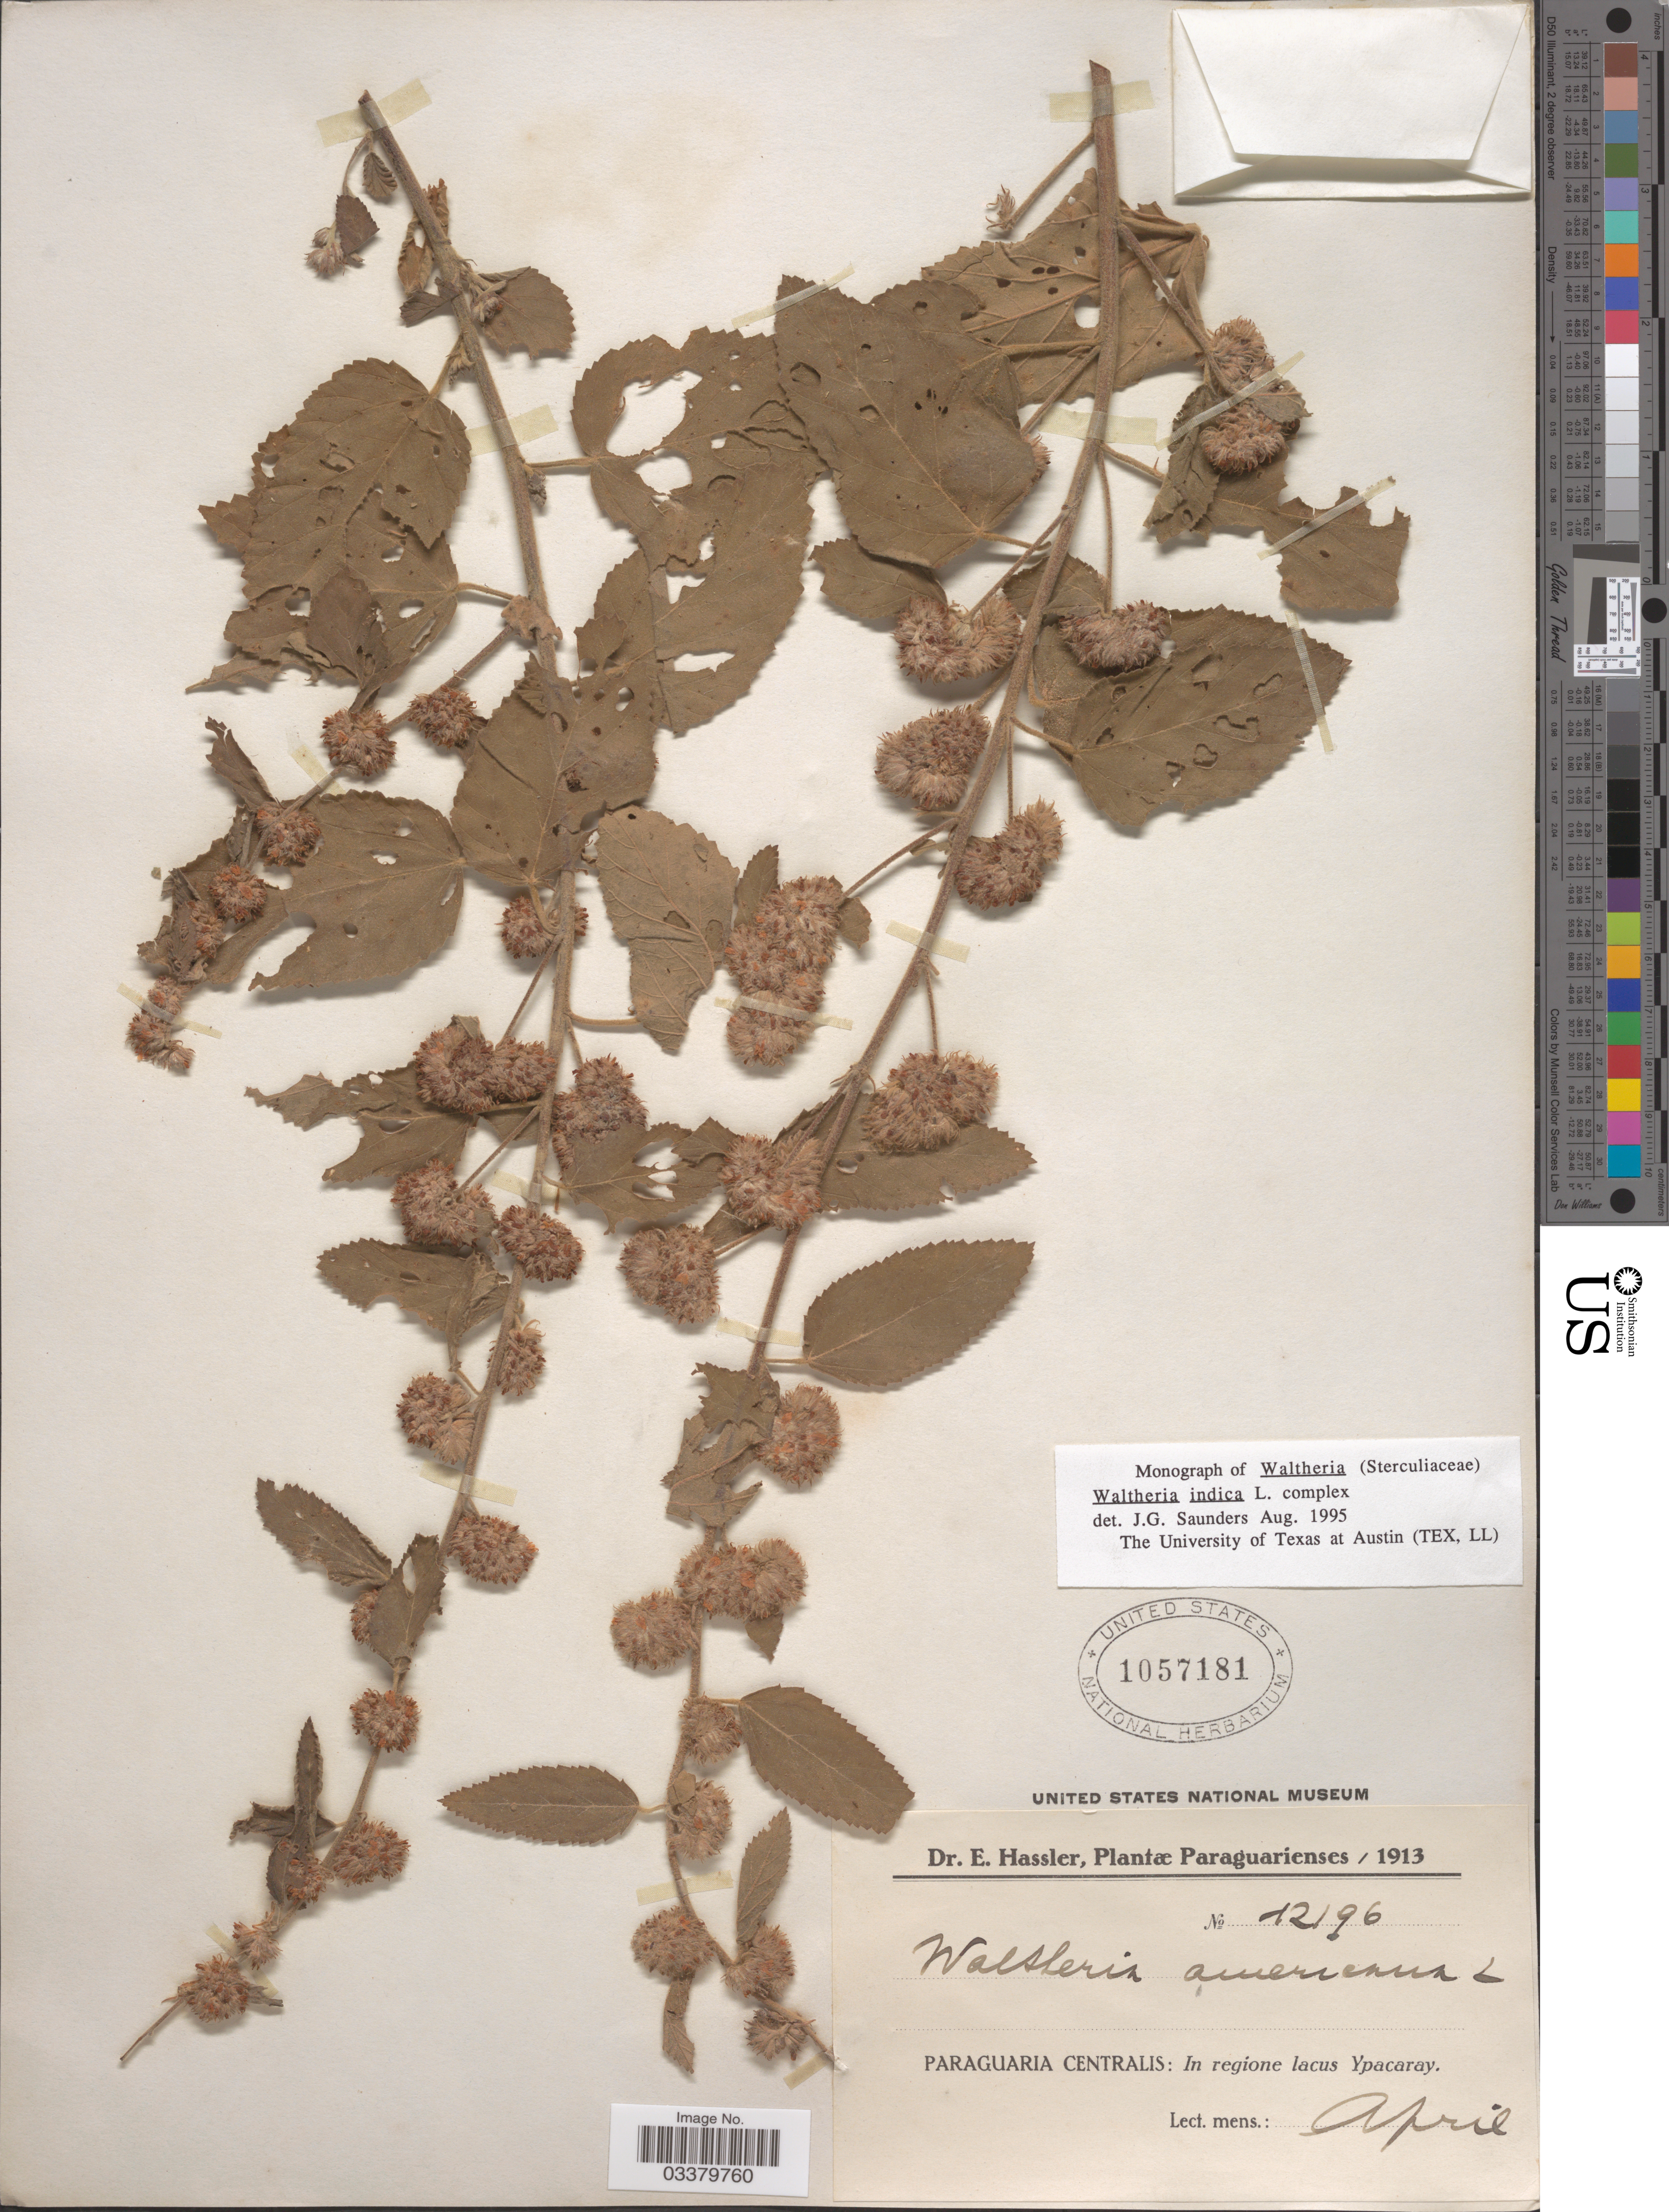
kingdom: Plantae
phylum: Tracheophyta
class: Magnoliopsida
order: Malvales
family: Malvaceae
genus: Waltheria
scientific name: Waltheria indica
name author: L.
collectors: E. Hassler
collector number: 12196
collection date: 1913-04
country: Paraguay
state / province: Central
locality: Paraguaria Centralis: In regione lacus Ypacaray.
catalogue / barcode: US 1057181